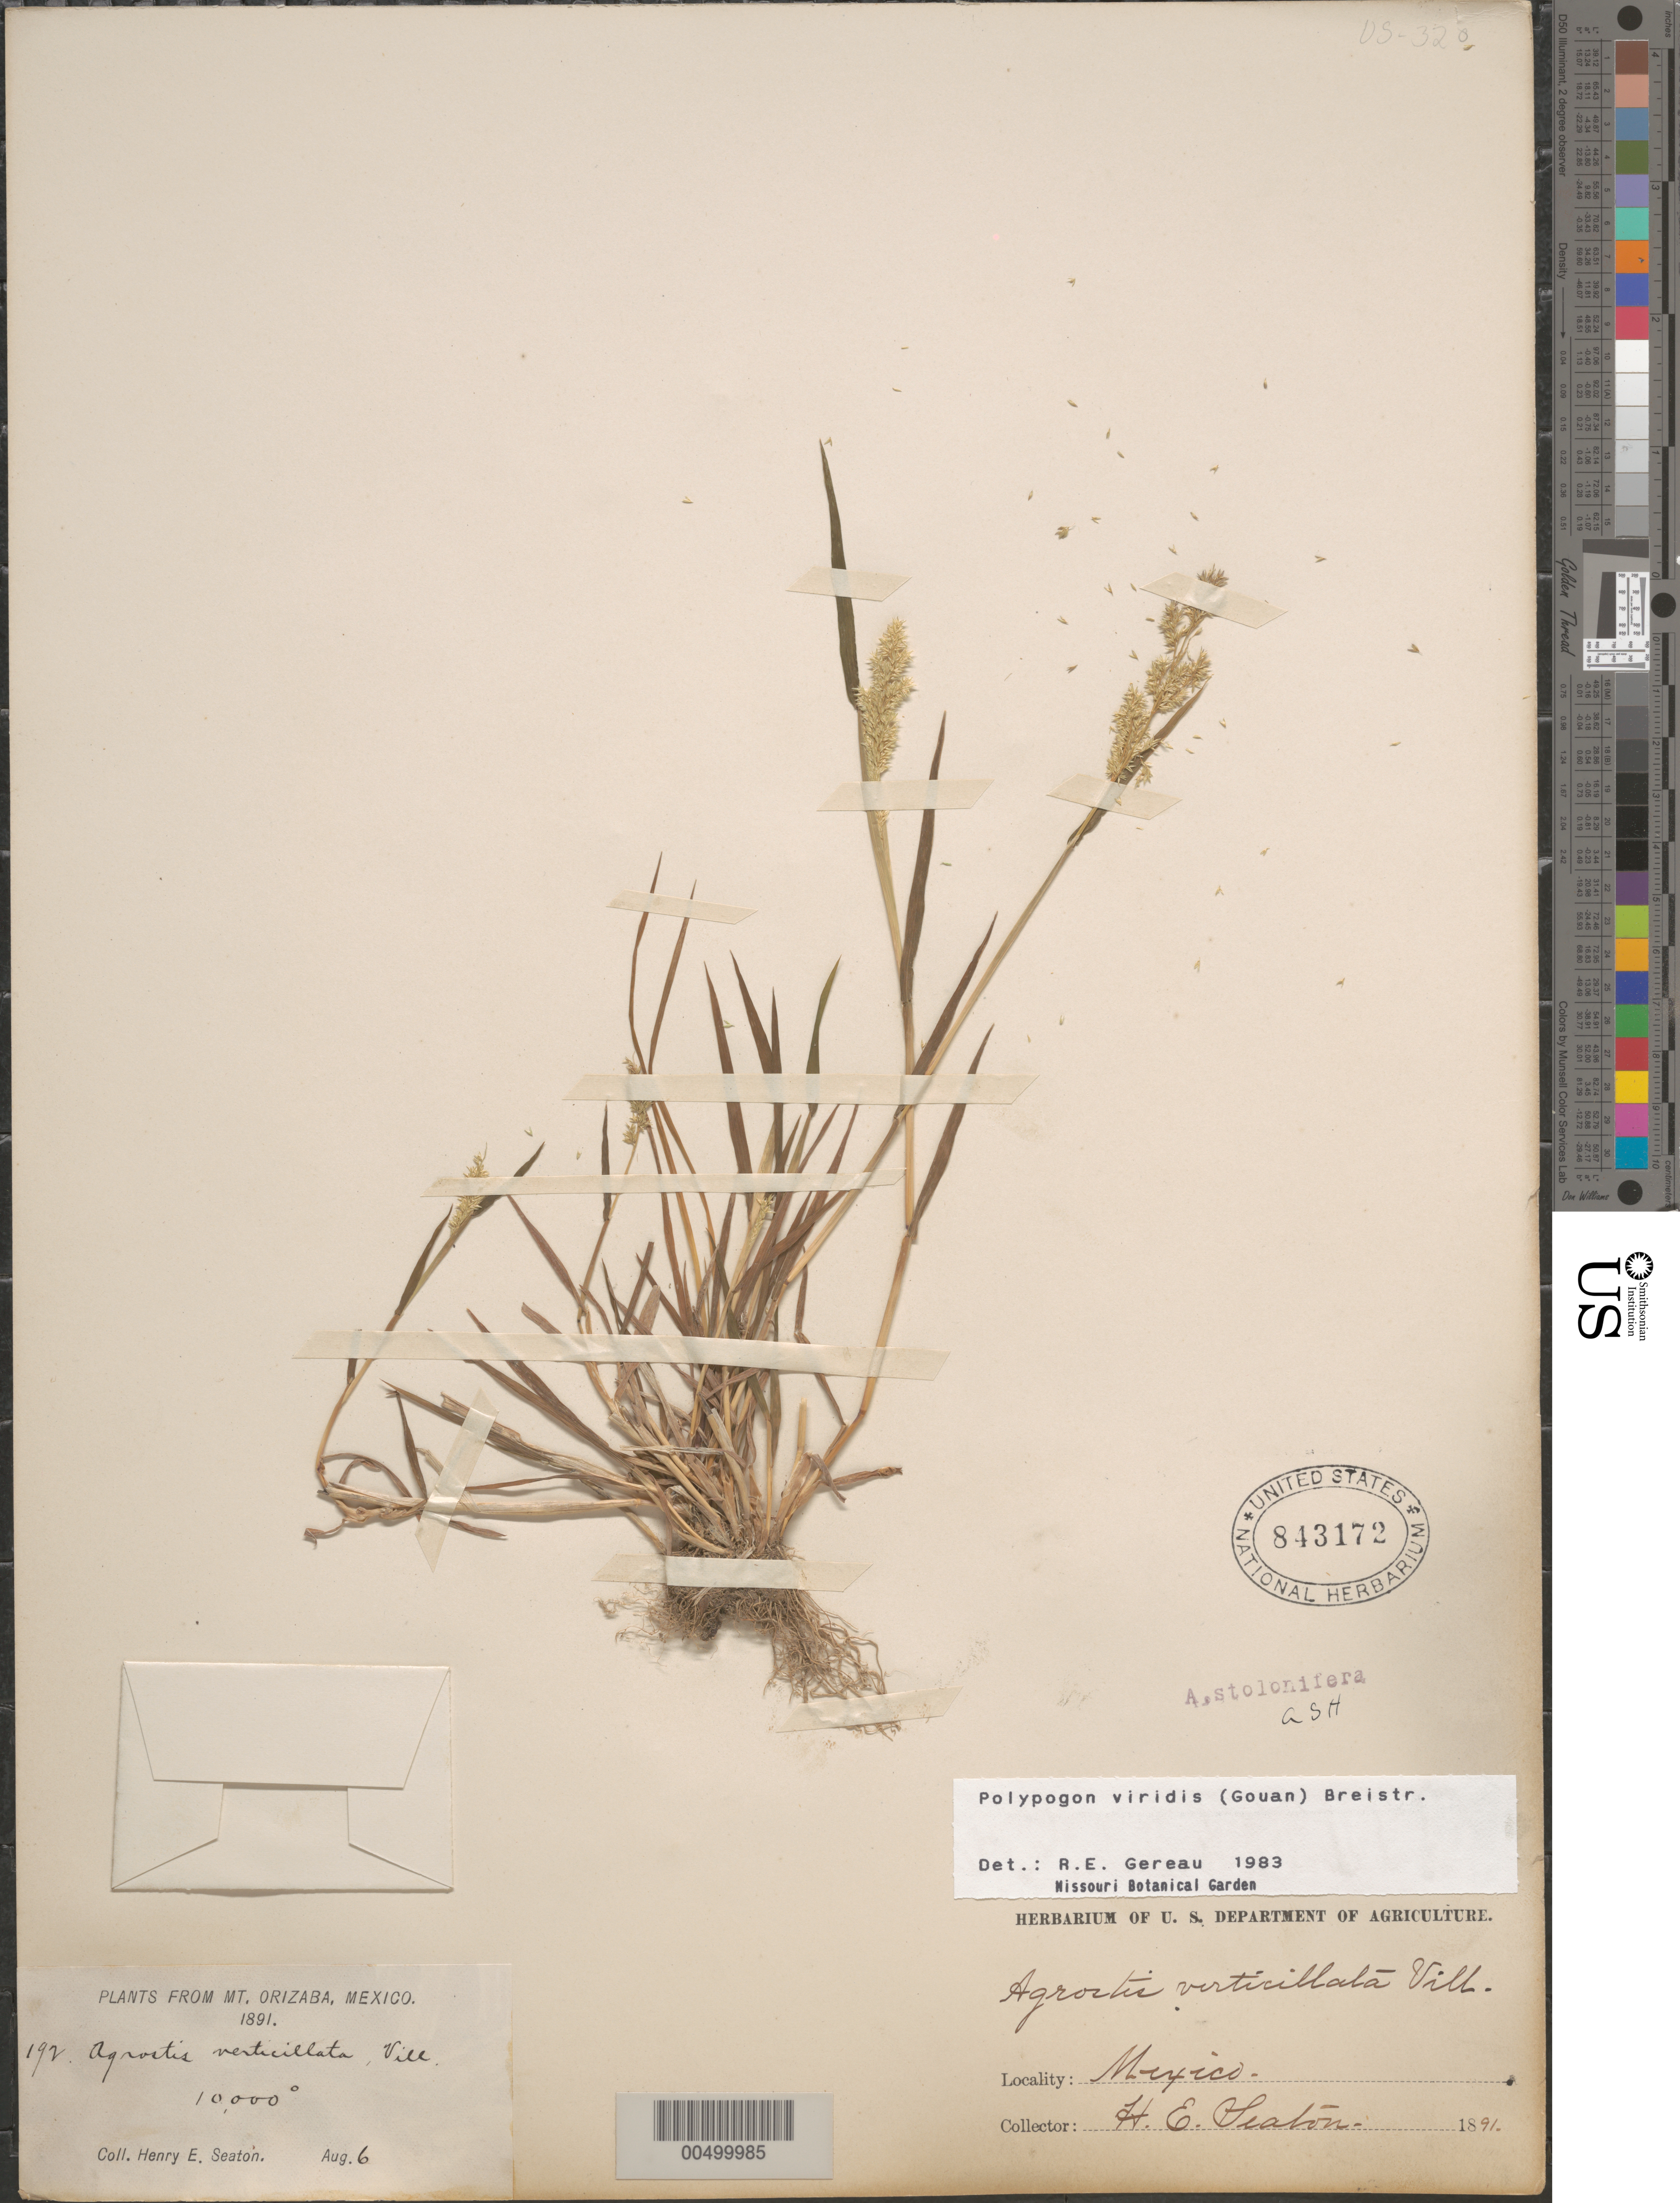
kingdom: Plantae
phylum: Tracheophyta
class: Liliopsida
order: Poales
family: Poaceae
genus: Polypogon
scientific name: Polypogon viridis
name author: (Gouan) Breistroffer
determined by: Gereau, R. E.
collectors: H. E. Seaton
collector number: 192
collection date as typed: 6 Aug 1891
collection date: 1891-08-06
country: Mexico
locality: Mt Orizaba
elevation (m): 3048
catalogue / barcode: US 843172